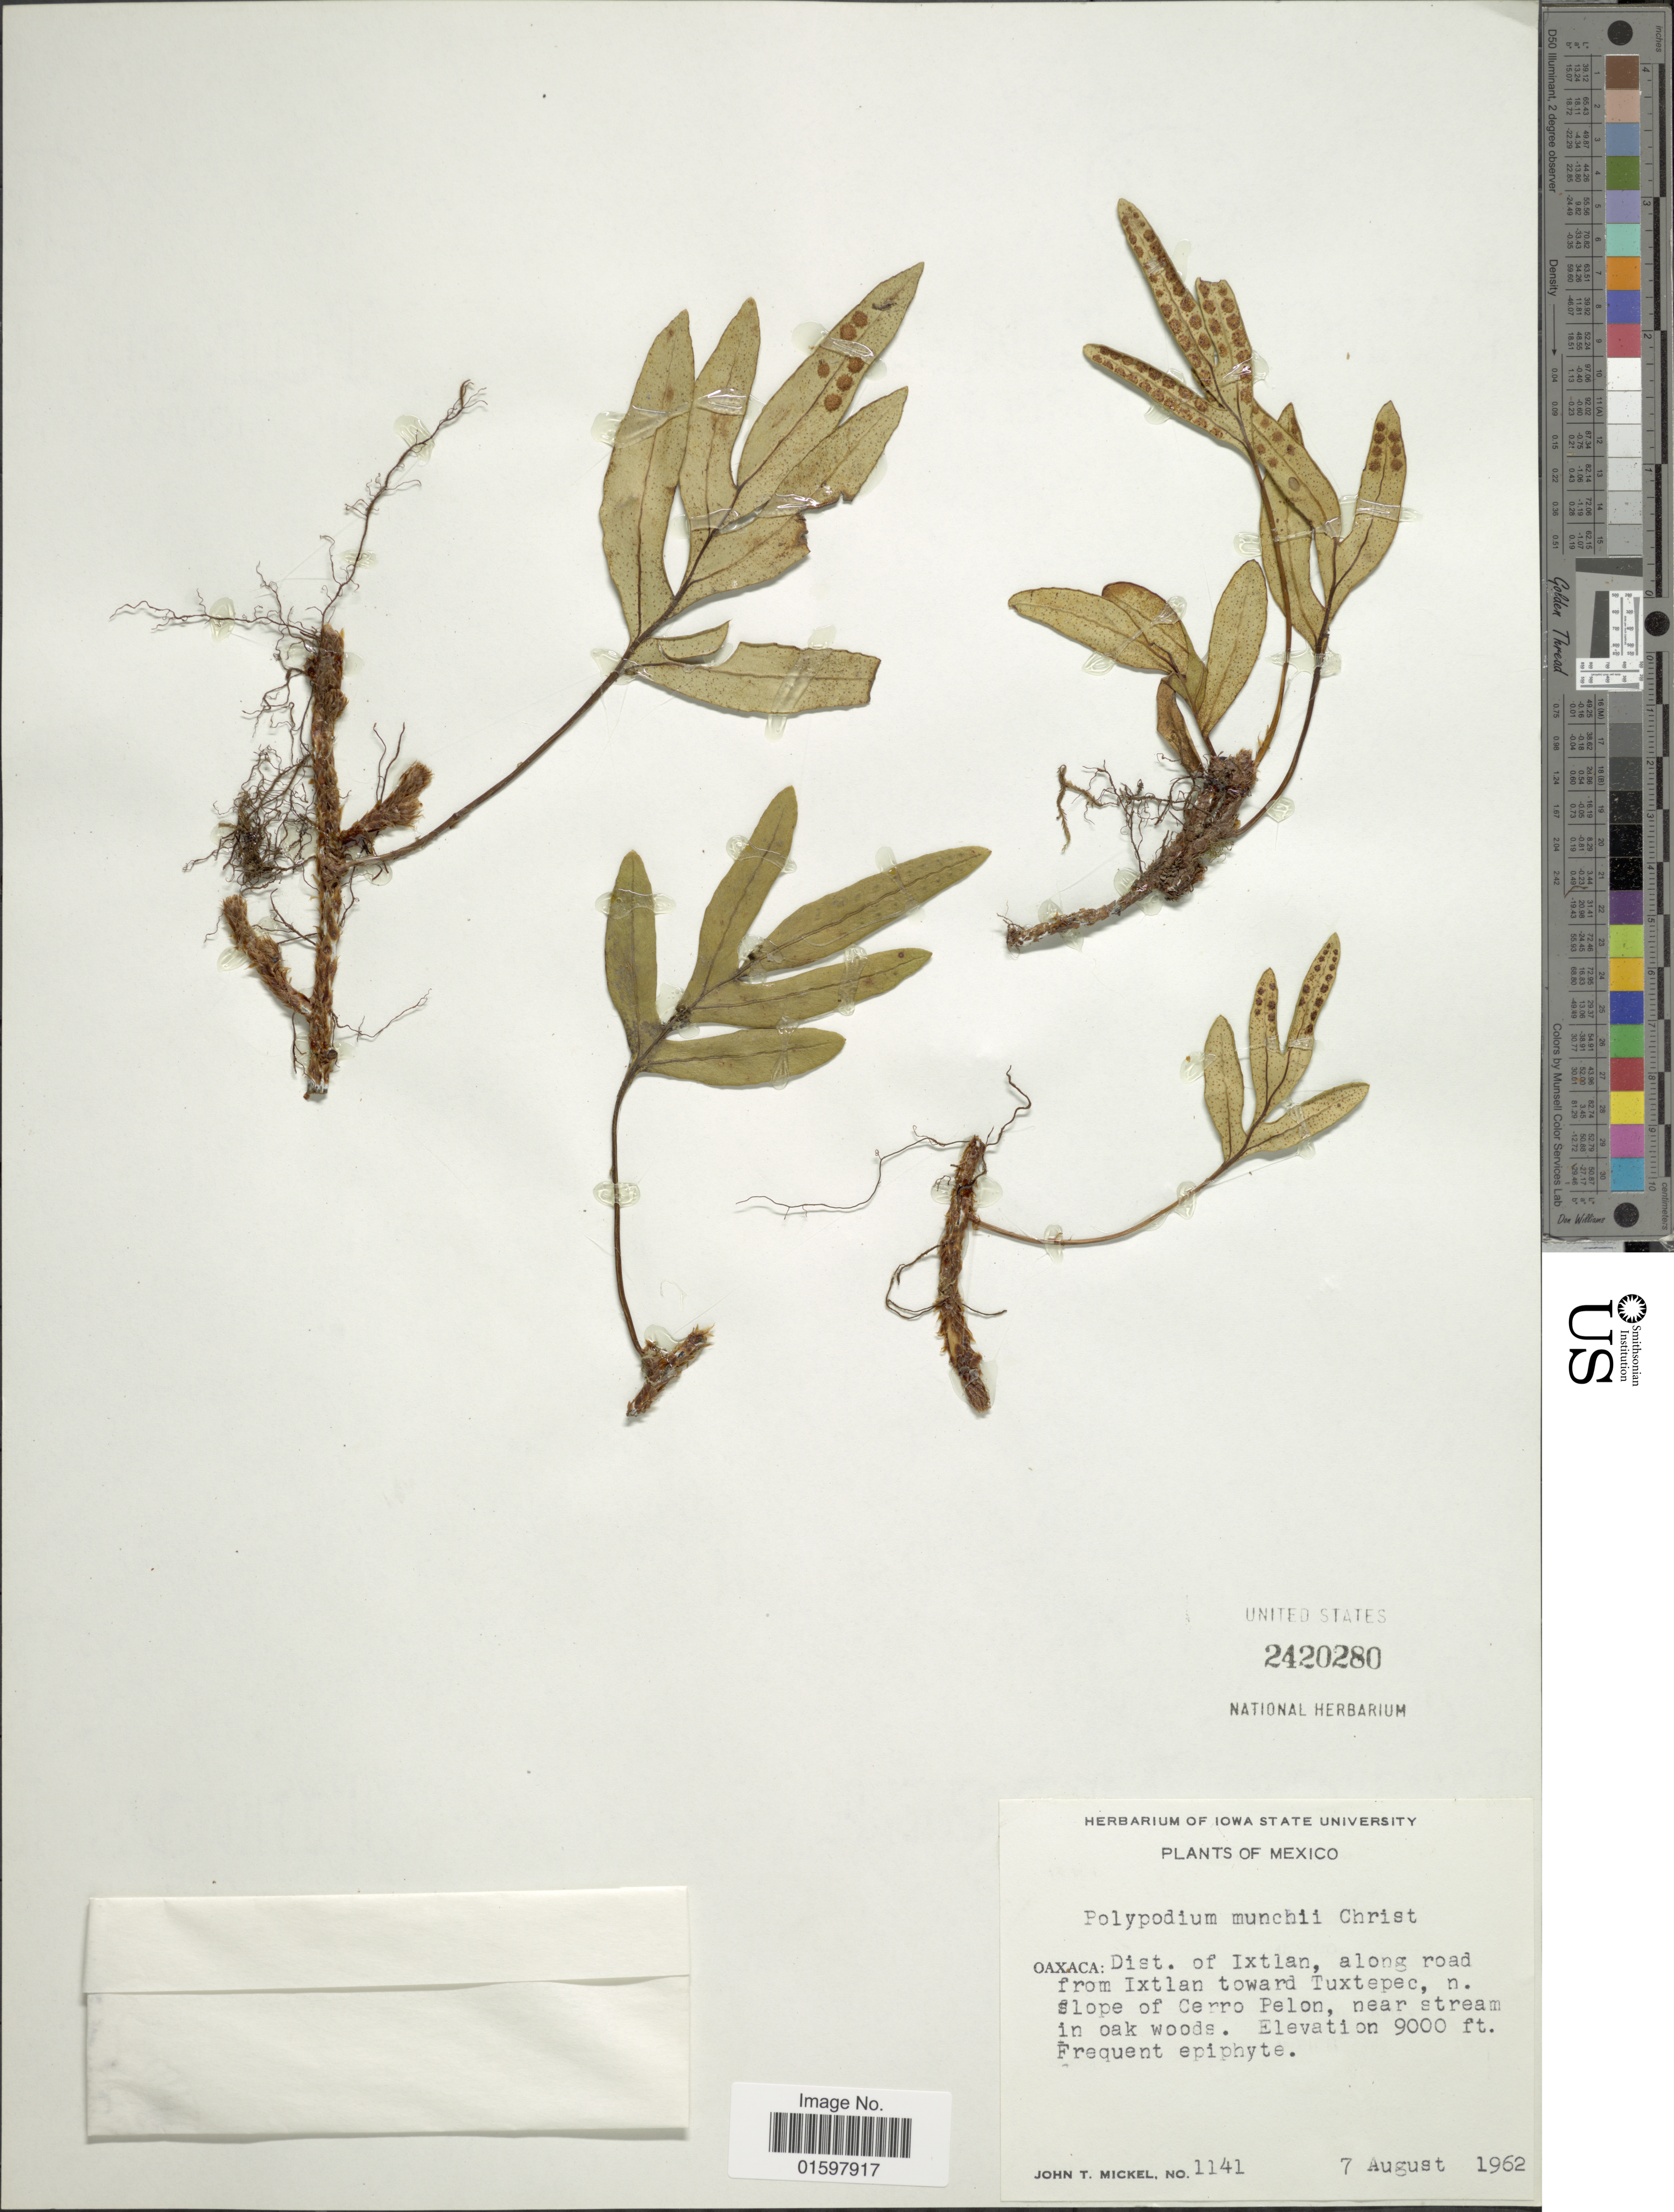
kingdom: Plantae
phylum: Tracheophyta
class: Polypodiopsida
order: Polypodiales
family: Polypodiaceae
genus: Pleopeltis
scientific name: Pleopeltis muenchii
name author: (Christ) A.R. Sm.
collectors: J. T. Mickel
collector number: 1141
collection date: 1962-08-07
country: Mexico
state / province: Oaxaca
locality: Dist. of Ixtlan, along road from Ixtlan toward Tuxtepec, n. slope of Cerro Pelon, near stream in oak woods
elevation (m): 2743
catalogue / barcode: US 2420280